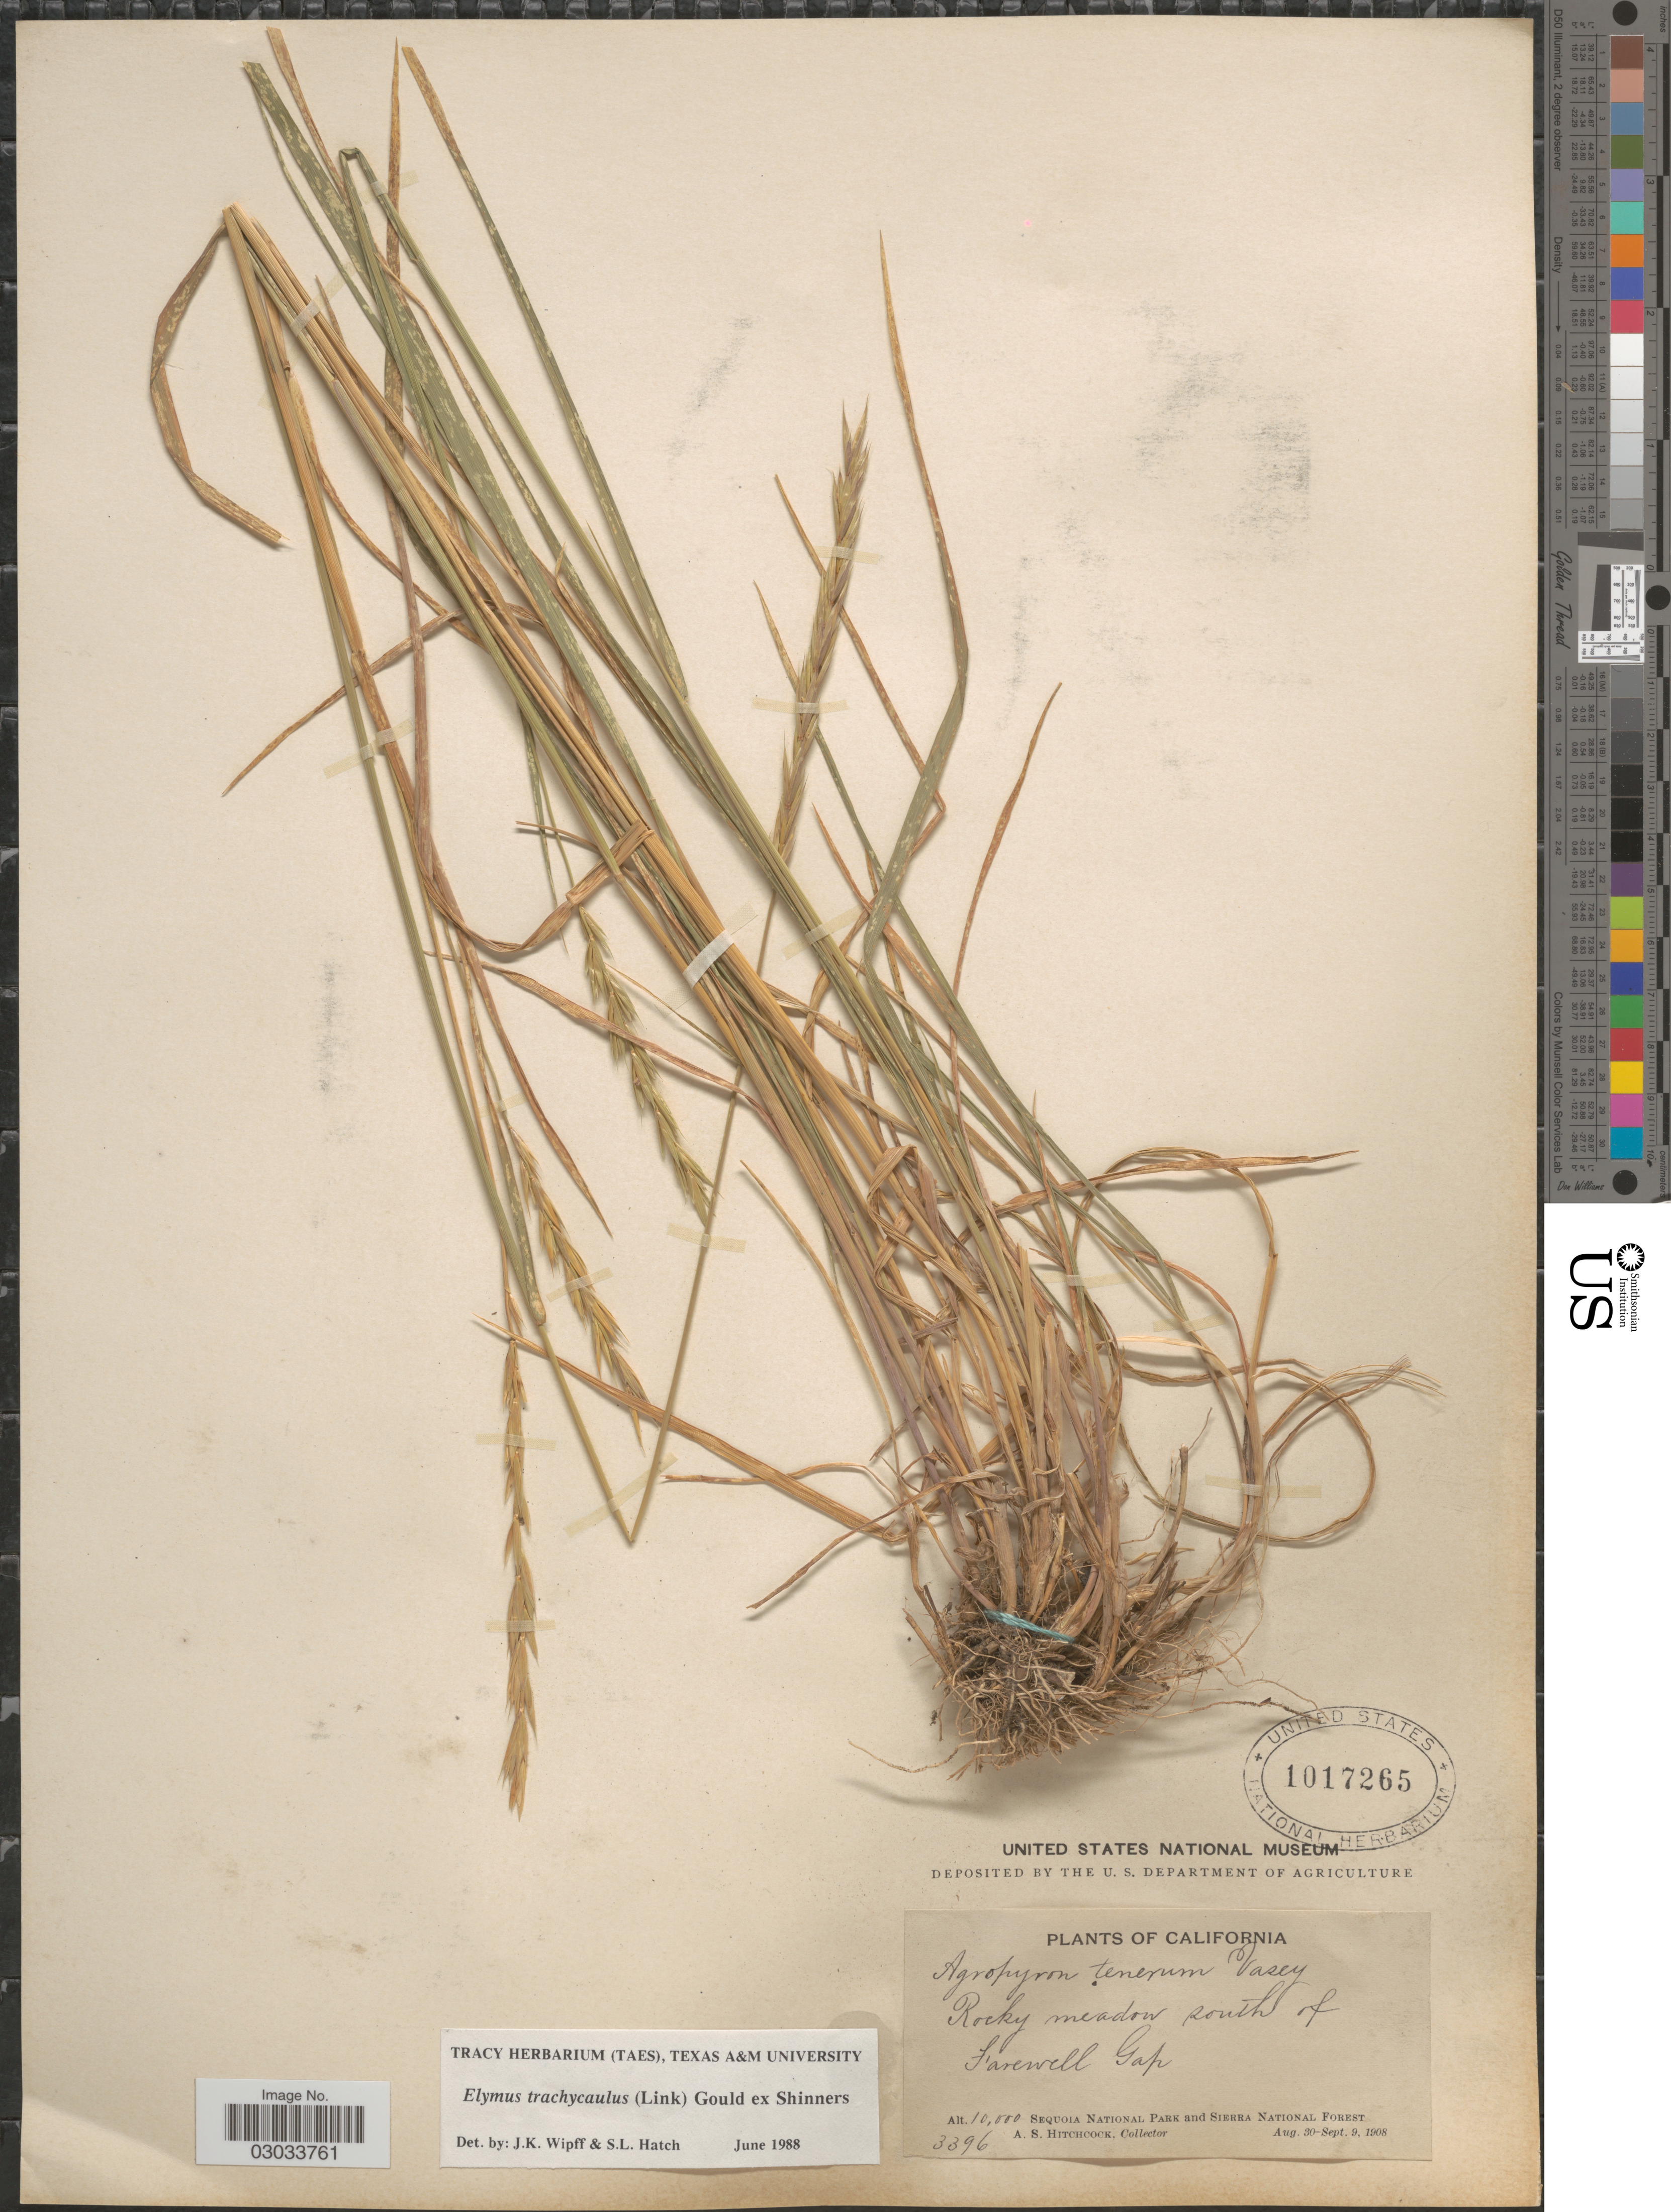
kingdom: Plantae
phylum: Tracheophyta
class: Liliopsida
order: Poales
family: Poaceae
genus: Elymus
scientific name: Elymus trachycaulus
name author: (Link) Gould ex Shinners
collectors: A. S. Hitchcock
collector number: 3396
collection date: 1908-08-30/1908-09-09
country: United States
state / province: California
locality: Rocky meadow south of Farewell Gap. Sequoia National Park and Sierra National Forest.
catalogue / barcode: US 1017265